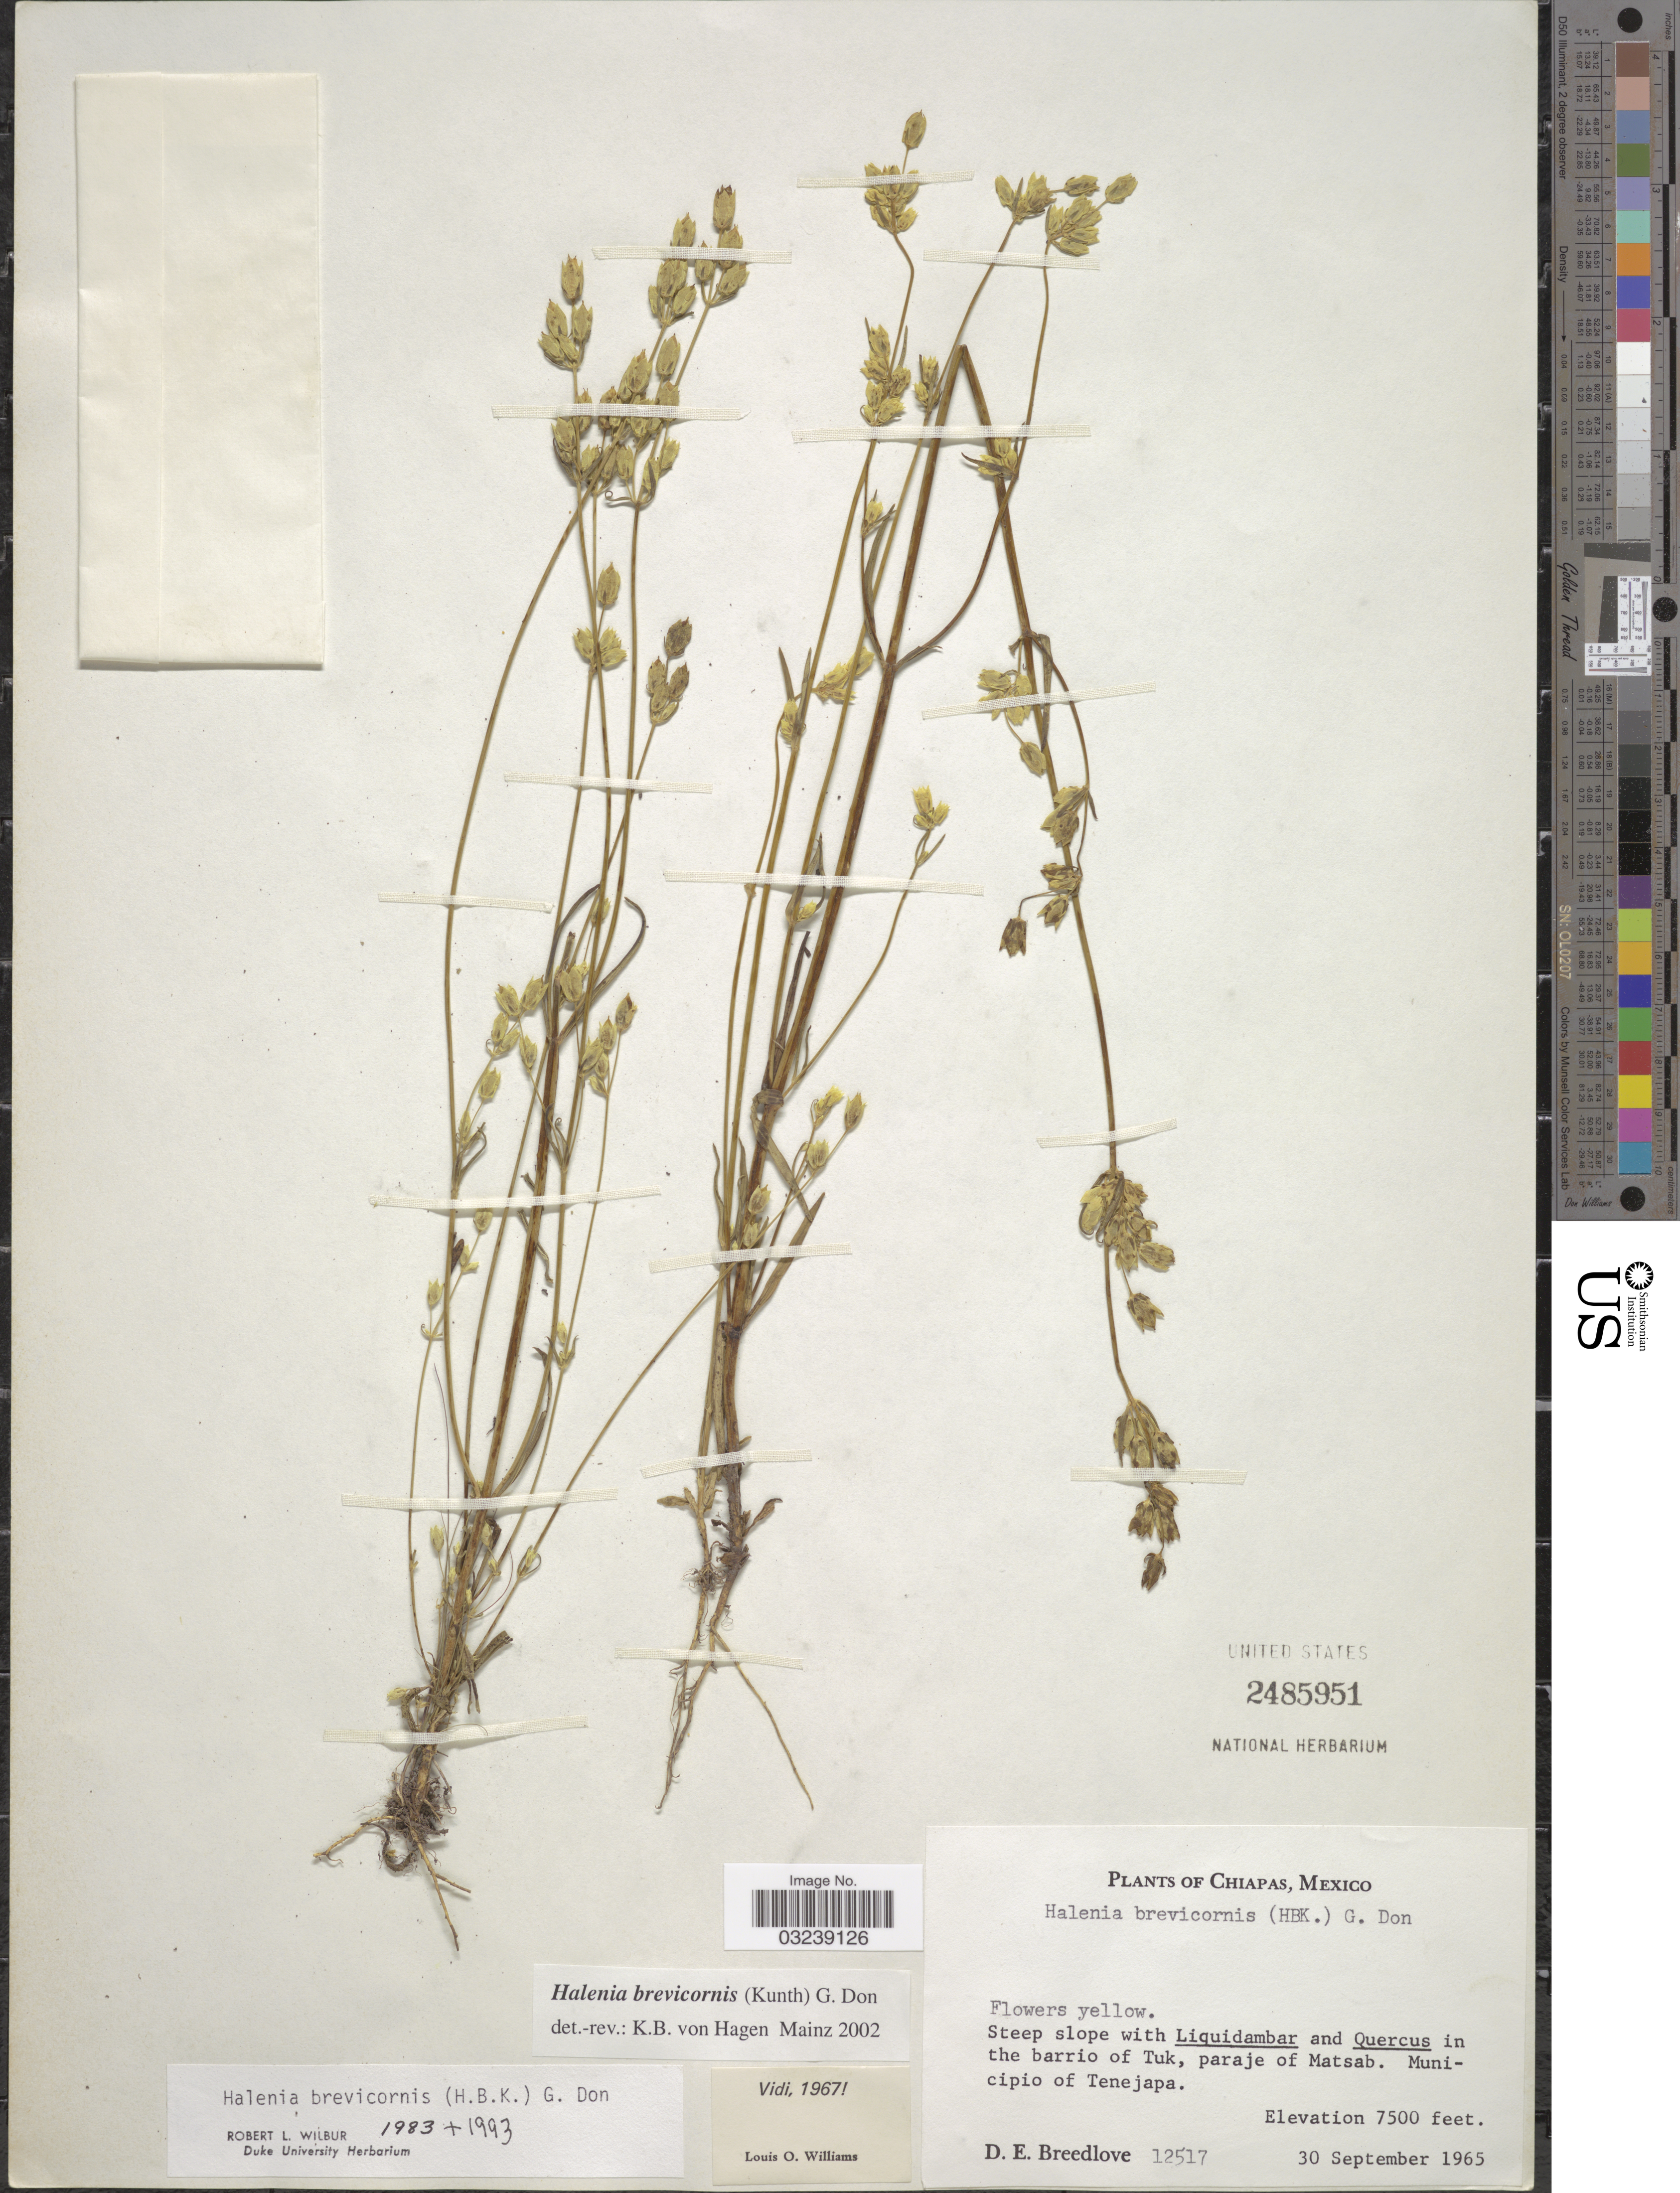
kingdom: Plantae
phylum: Tracheophyta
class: Magnoliopsida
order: Gentianales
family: Gentianaceae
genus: Halenia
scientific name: Halenia brevicornis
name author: (Kunth) G. Don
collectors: D. E. Breedlove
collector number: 12517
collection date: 1965-09-30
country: Mexico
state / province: Chiapas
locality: Steep slope with Liquidambar and Quercus in the barrio of Tuk, paraje of Matsab. Municipio of Tenejapa.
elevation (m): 2286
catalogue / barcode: US 2485951